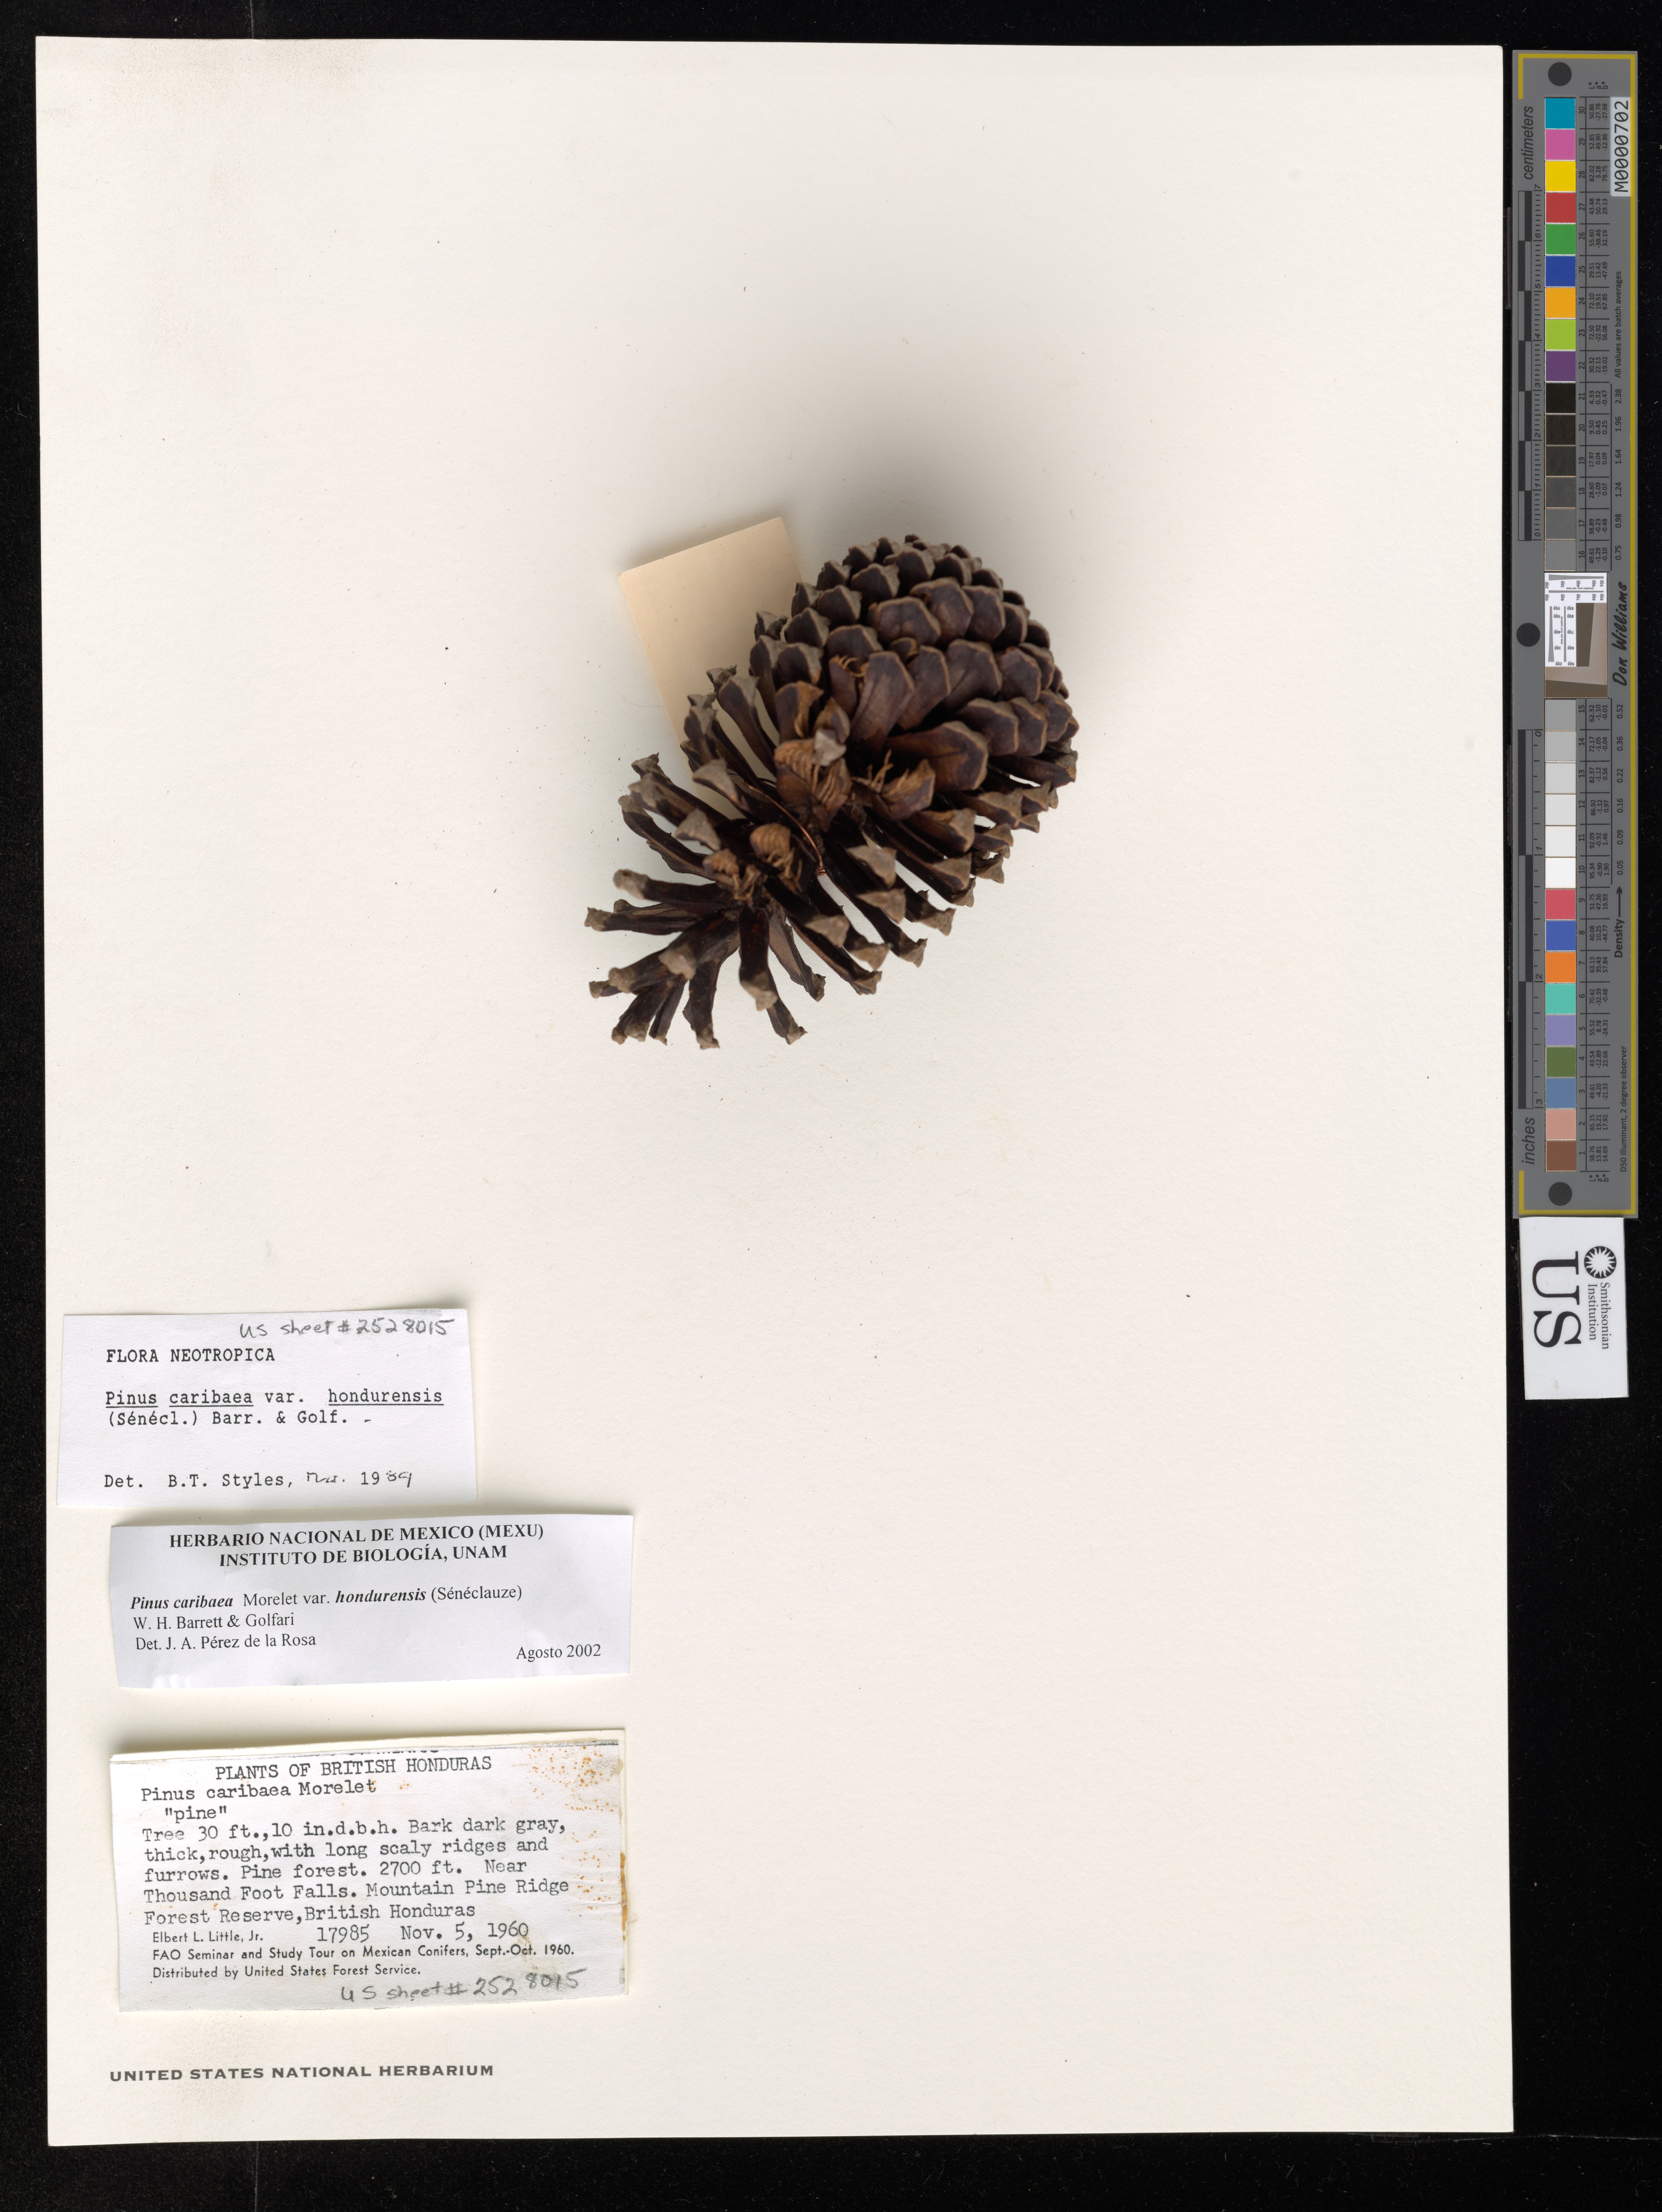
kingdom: Plantae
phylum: Tracheophyta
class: Pinopsida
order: Pinales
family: Pinaceae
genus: Pinus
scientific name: Pinus caribaea var. hondurensis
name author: (Sénécl.) W.H.G. Barrett & Golfari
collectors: E. L. Little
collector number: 17985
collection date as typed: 05 Nov 1960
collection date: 1960-11-05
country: Belize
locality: Near Thousand Foot Falls. Mountain Pine Ridge Forest Reserve, British Honduras.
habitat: Pine forest.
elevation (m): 823